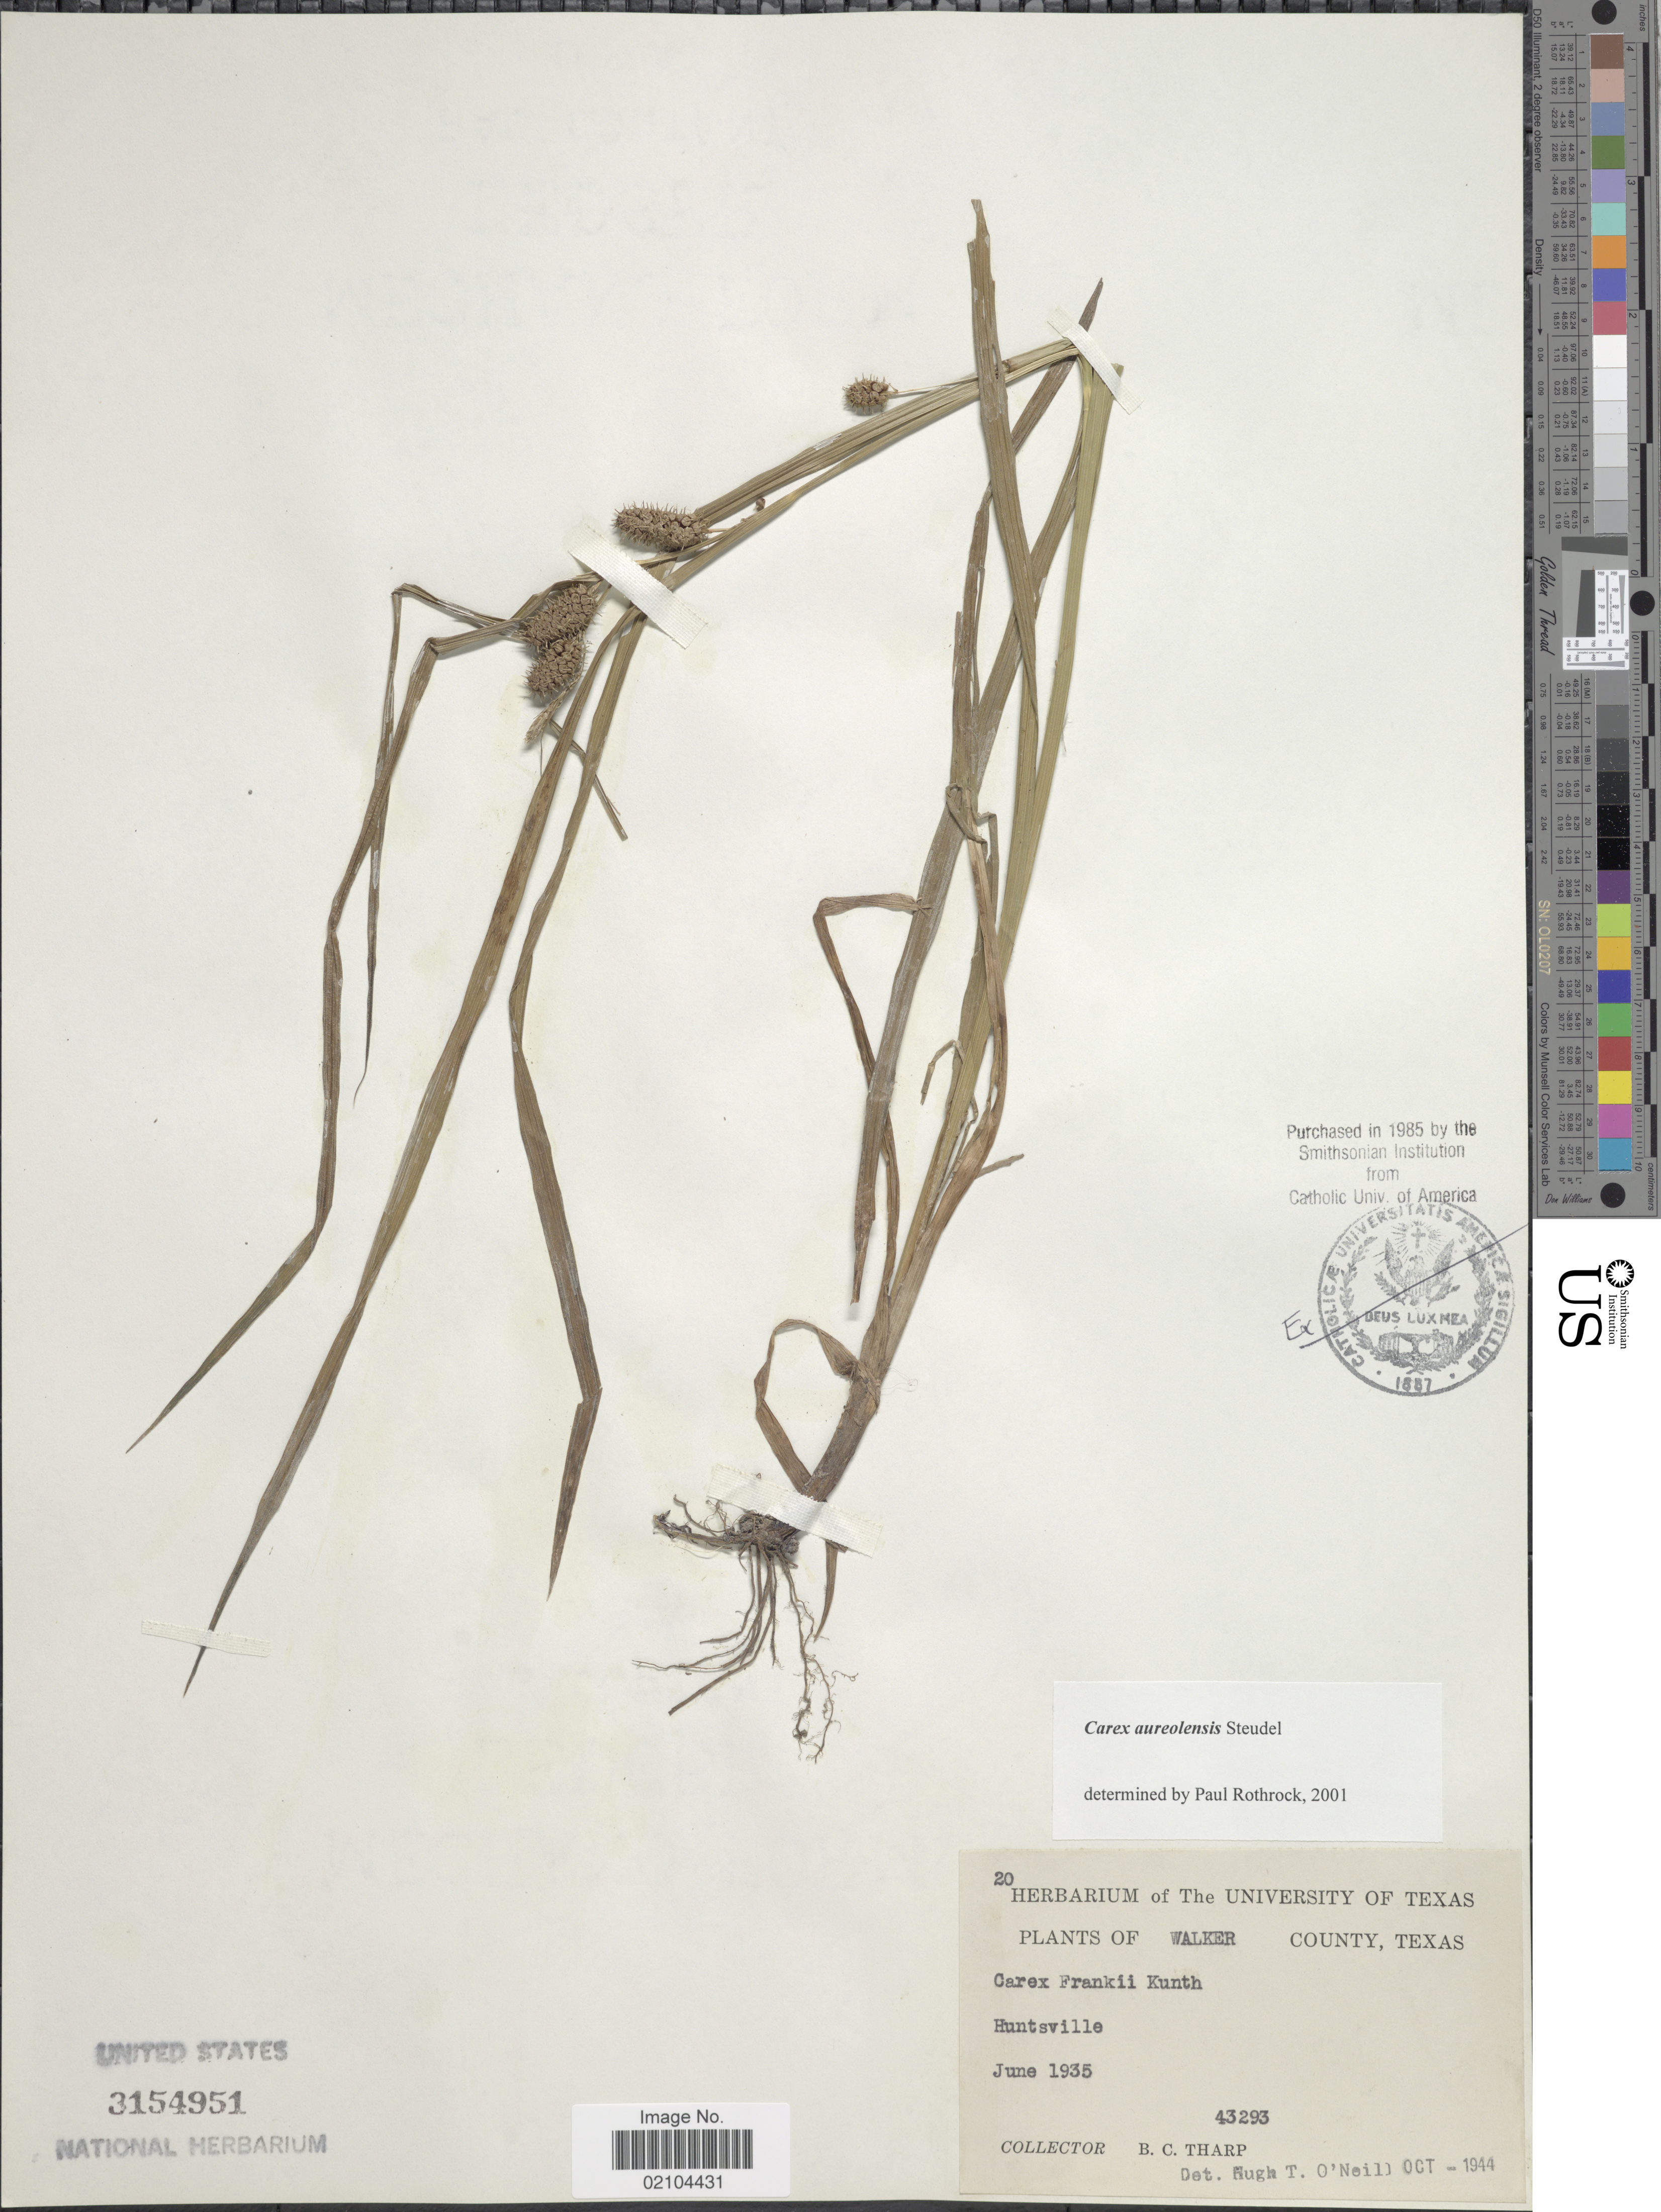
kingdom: Plantae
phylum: Tracheophyta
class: Liliopsida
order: Poales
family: Cyperaceae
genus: Carex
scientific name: Carex aureolensis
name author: Steud.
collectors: B. C. Tharp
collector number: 43293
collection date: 1935-06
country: United States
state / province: Texas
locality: Walker County, Huntsville.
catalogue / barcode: US 3154951